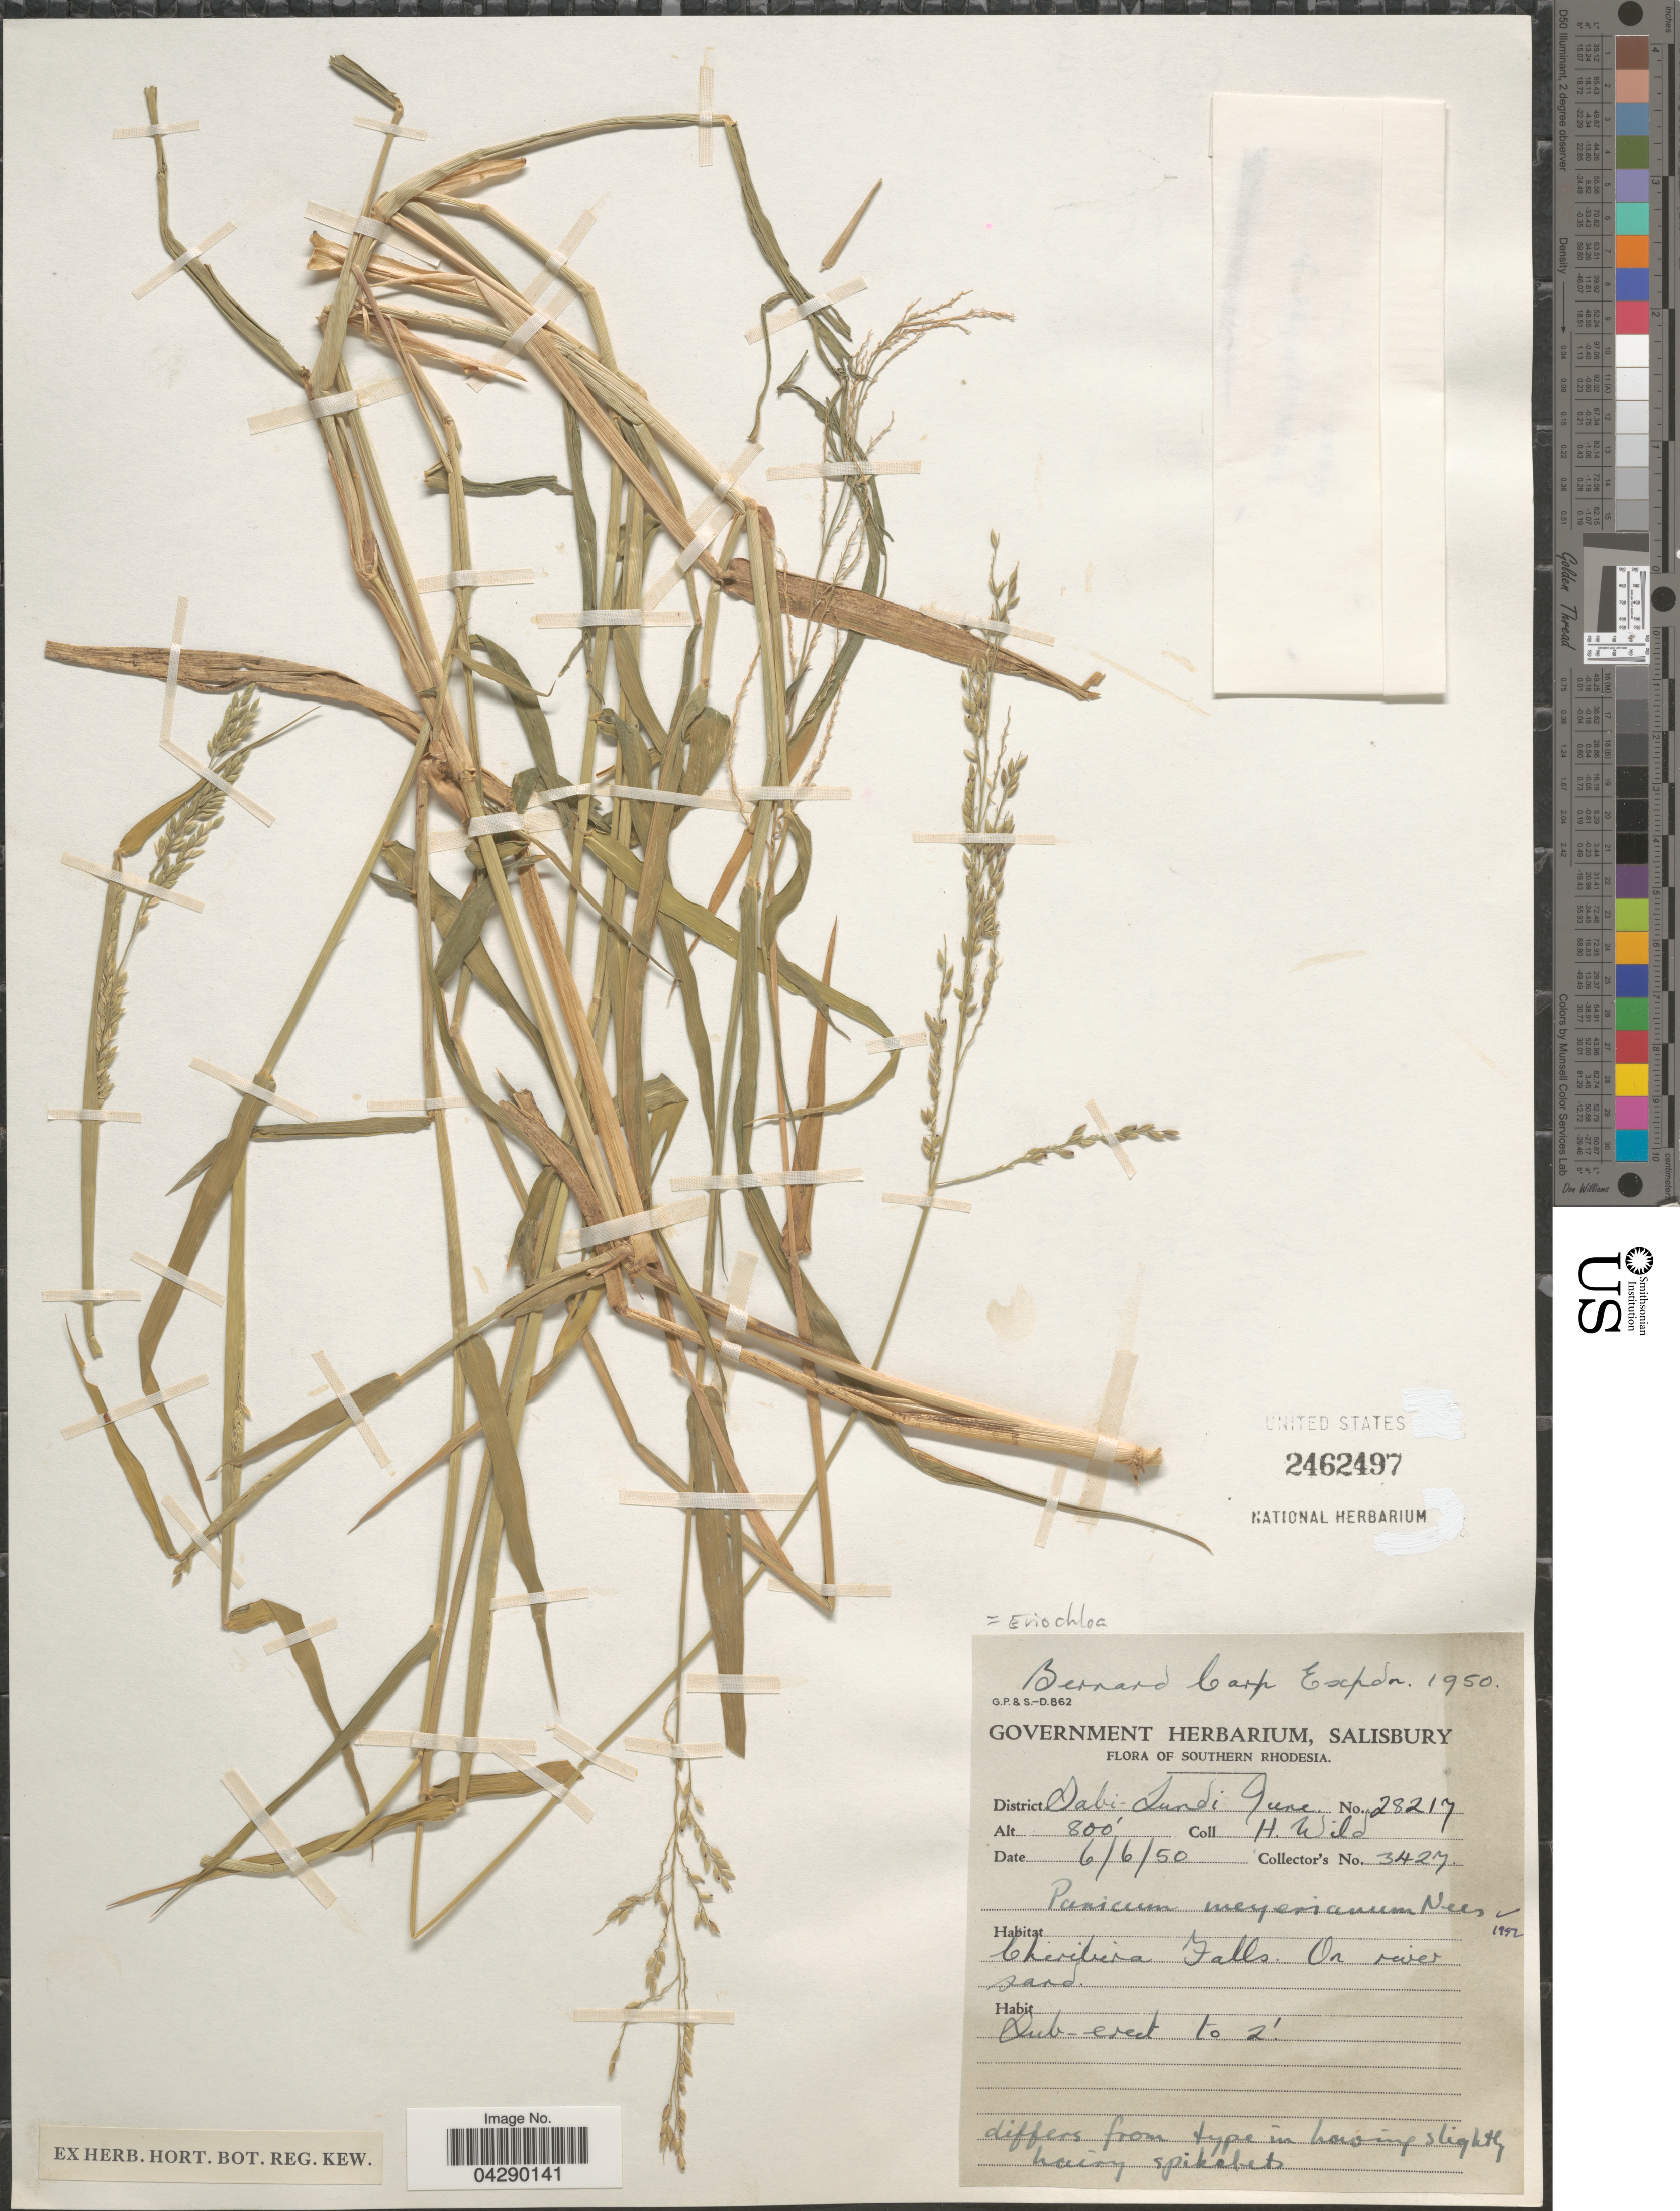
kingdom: Plantae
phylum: Tracheophyta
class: Liliopsida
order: Poales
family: Poaceae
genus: Eriochloa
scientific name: Eriochloa meyeriana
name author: (Nees) Pilg.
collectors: H. Wild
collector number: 3427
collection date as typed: Transcribed d/m/y: 6/6/50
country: Zimbabwe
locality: Southern Rhodesia. District Sabi-Lundi Gune. Cheribira Falls. On river sand.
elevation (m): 244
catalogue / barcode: US 2462497